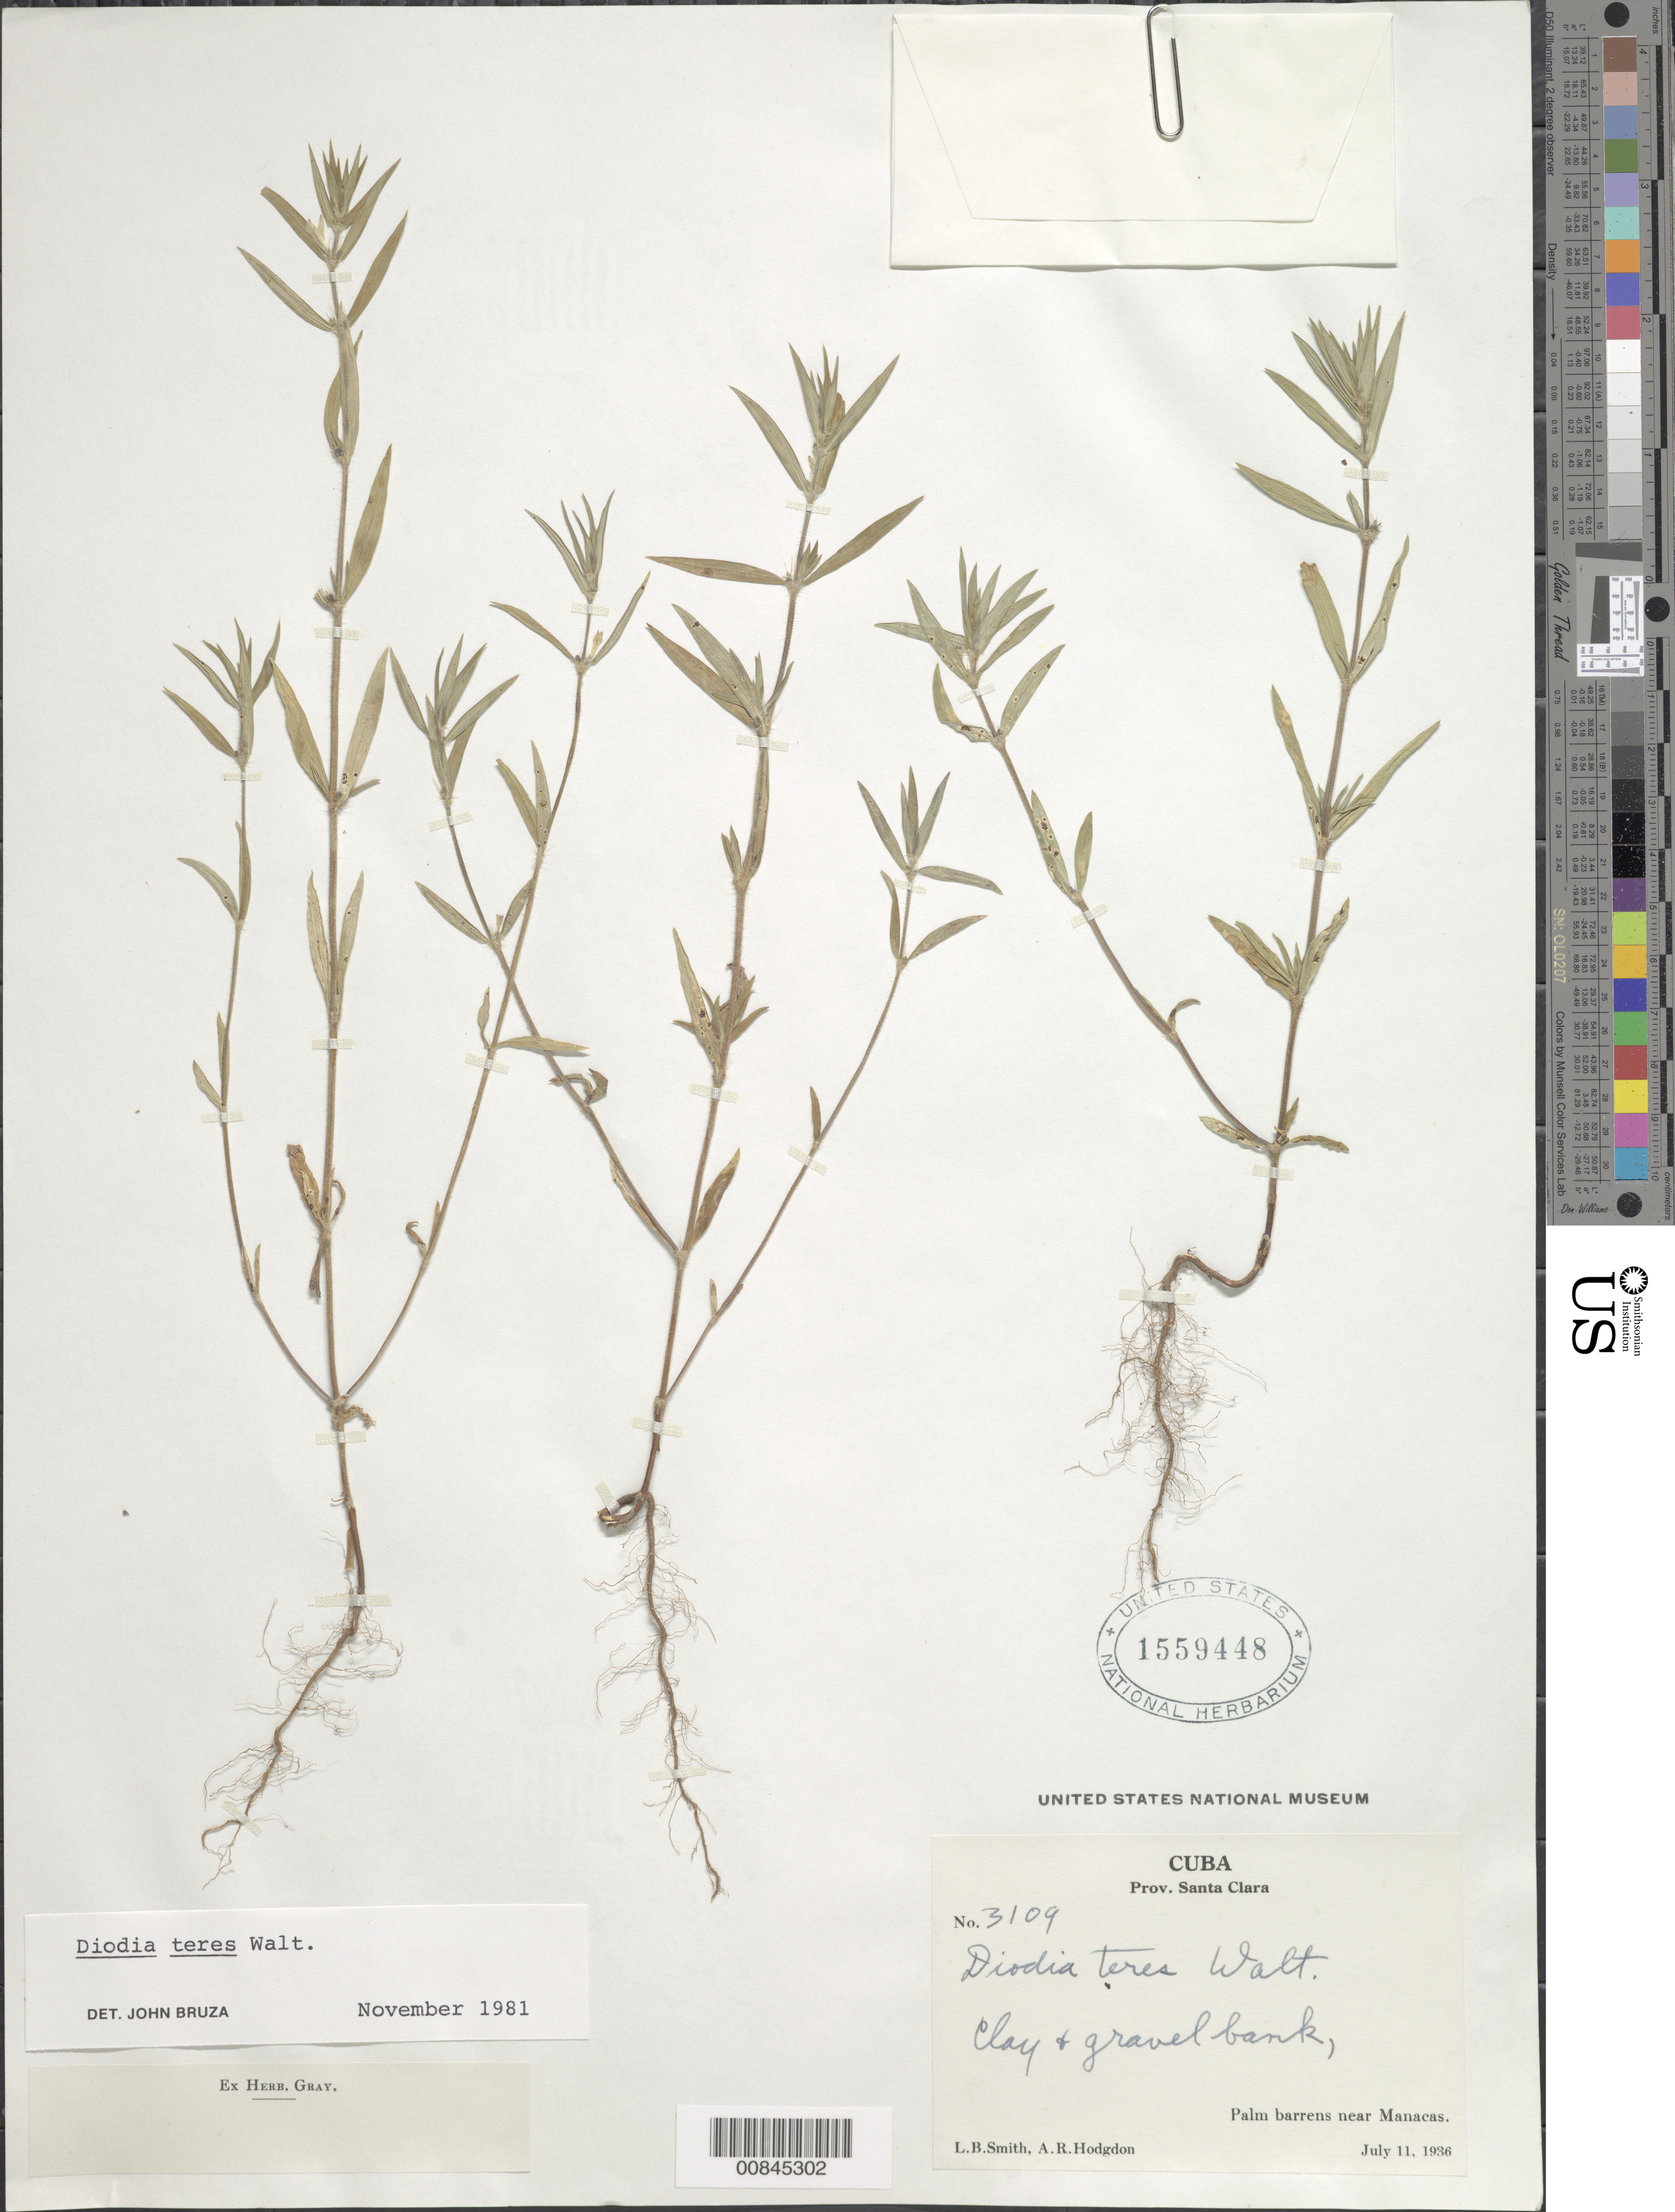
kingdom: Plantae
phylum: Tracheophyta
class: Magnoliopsida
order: Gentianales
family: Rubiaceae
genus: Diodella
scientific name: Diodella teres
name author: (Walter) Small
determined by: Bruza, J.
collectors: L. Smith & A. R. Hodgdon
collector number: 3109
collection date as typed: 11 Jul 1936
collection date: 1936-07-11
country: Cuba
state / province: Las Villas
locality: Palm barrens near Manacas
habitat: Palm barrens, clay and gravel bank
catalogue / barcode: US 1559448